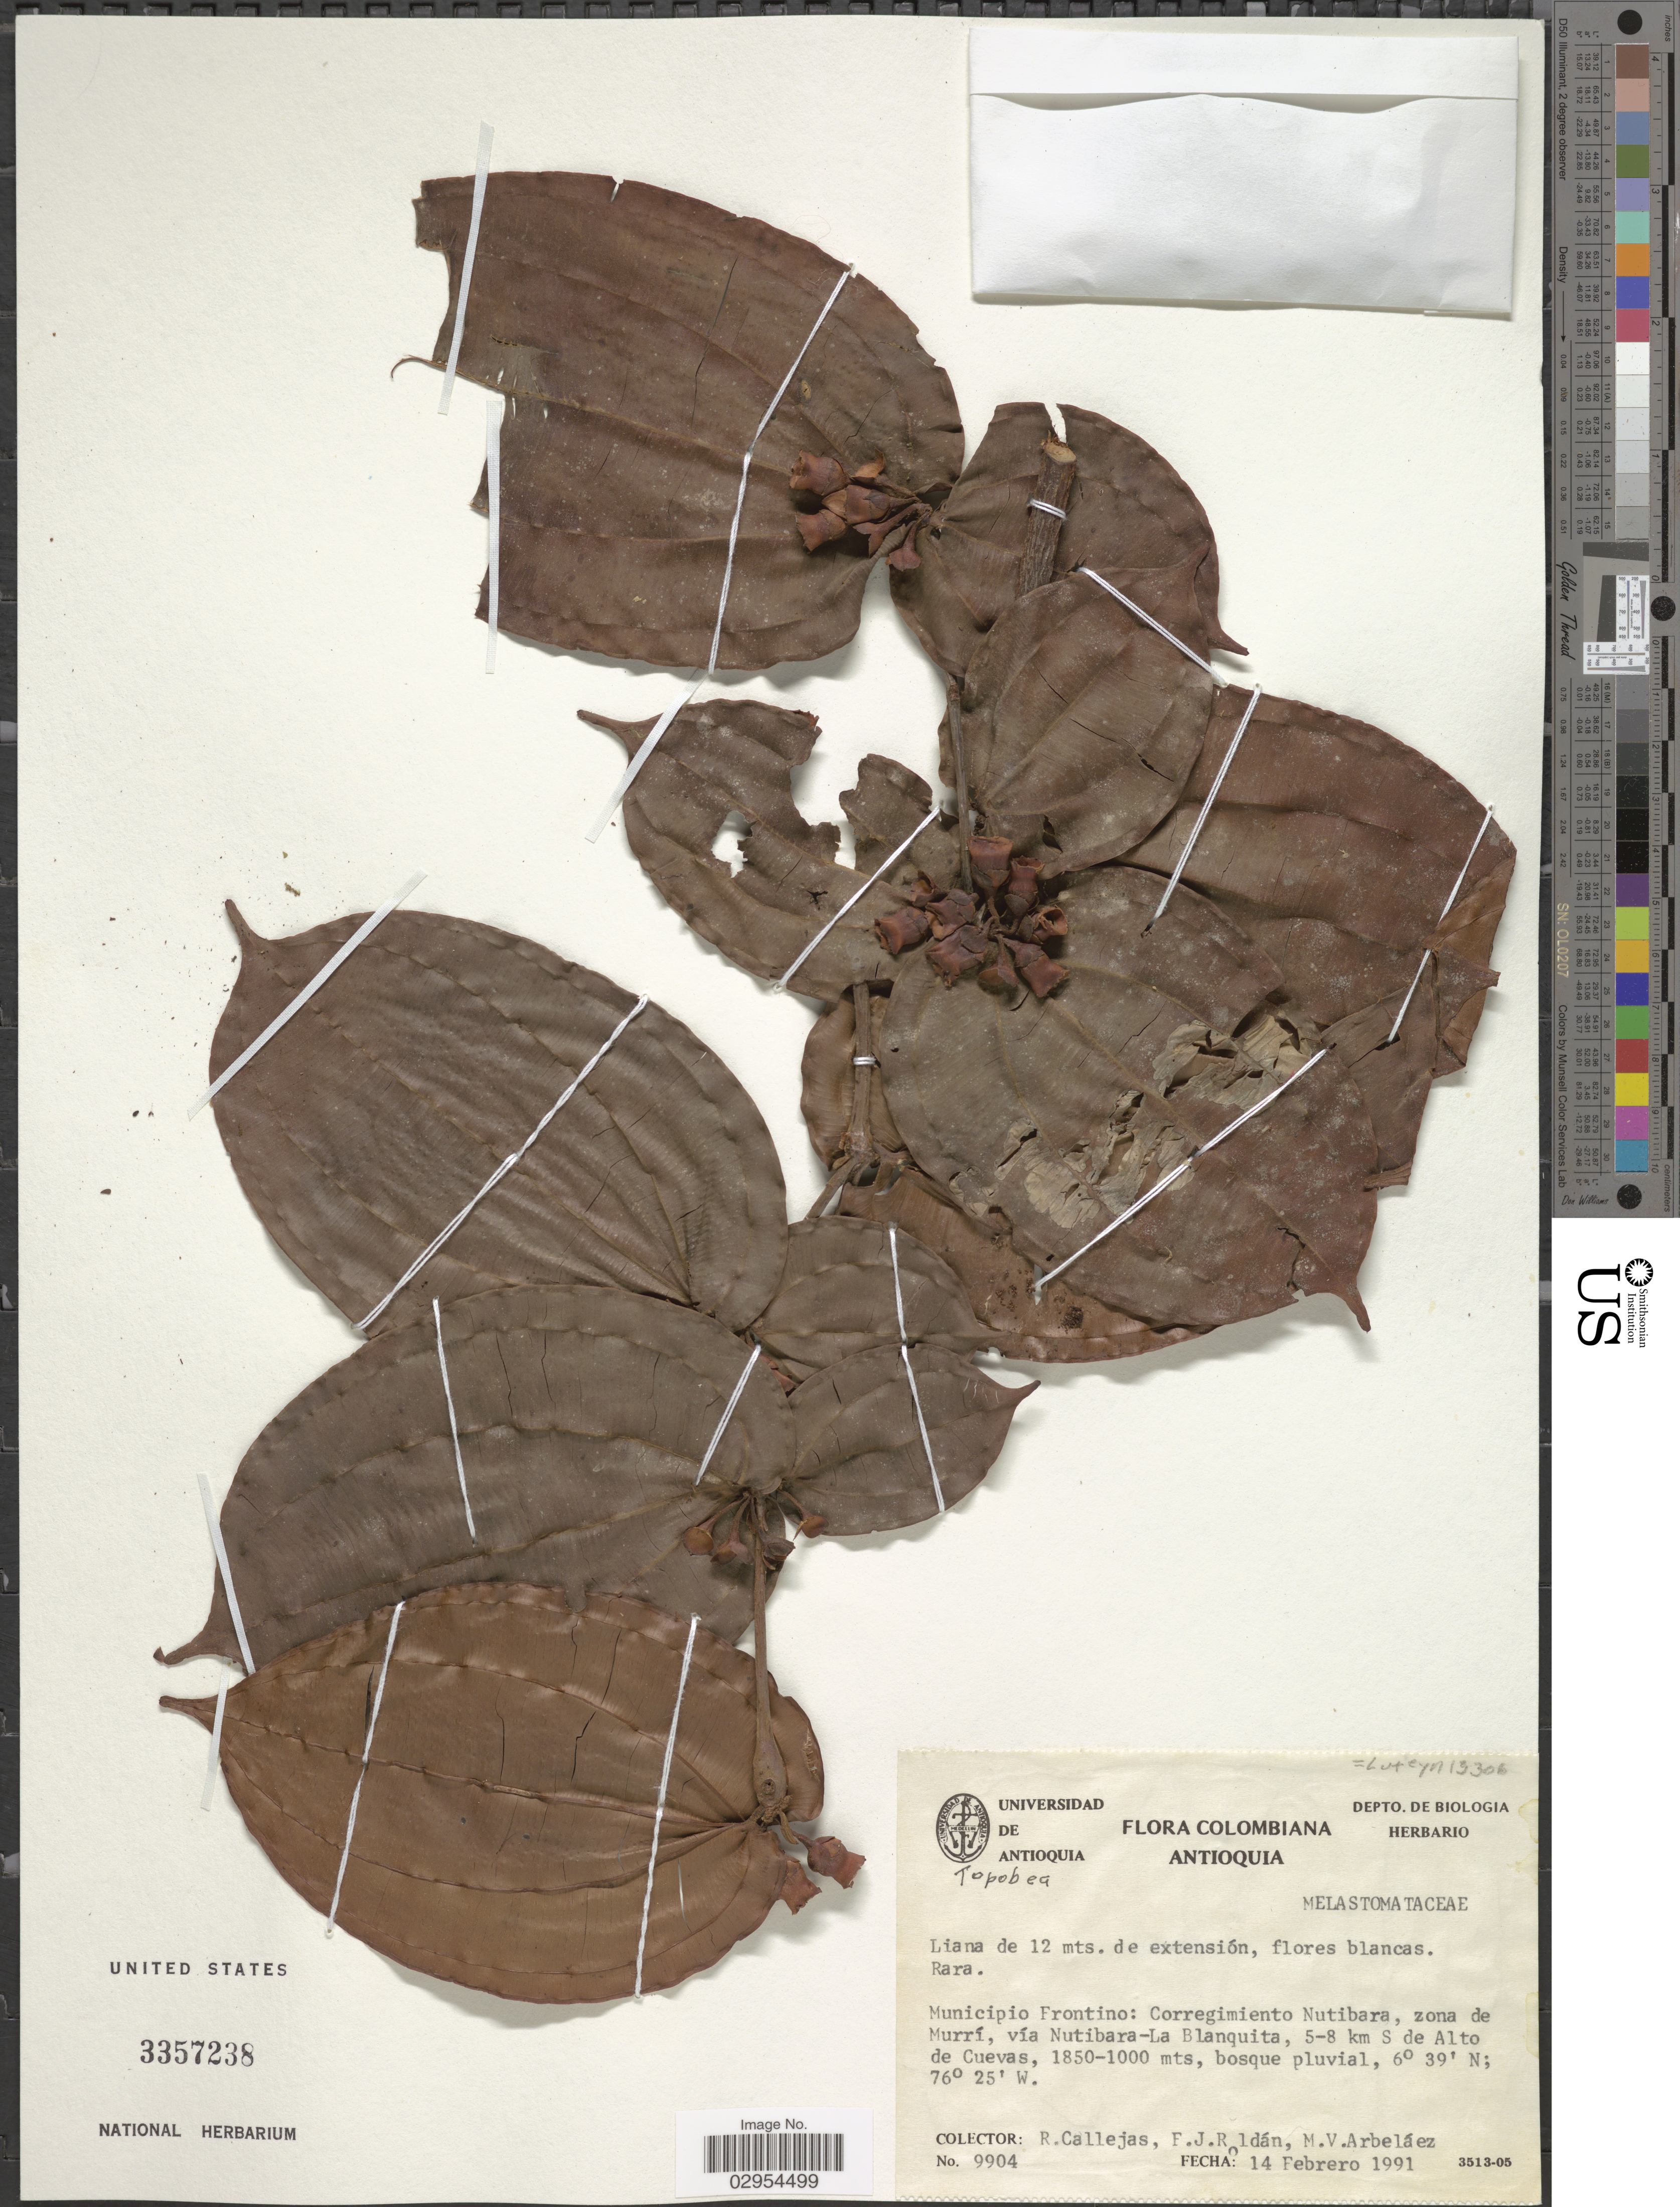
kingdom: Plantae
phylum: Tracheophyta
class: Magnoliopsida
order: Myrtales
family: Melastomataceae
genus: Topobea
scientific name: Topobea sp.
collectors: R. Callejas, F. J. Roldán & M. Arbelaez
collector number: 9904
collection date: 1991-02-14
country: Colombia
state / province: Antioquia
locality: Municipio Frontino: Corregimiento Nutibara, zona de Murrí, vía Nutibara-La Blanquita, 5-8 km S de Alto de Cuevas.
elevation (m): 1000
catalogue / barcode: US 3357238